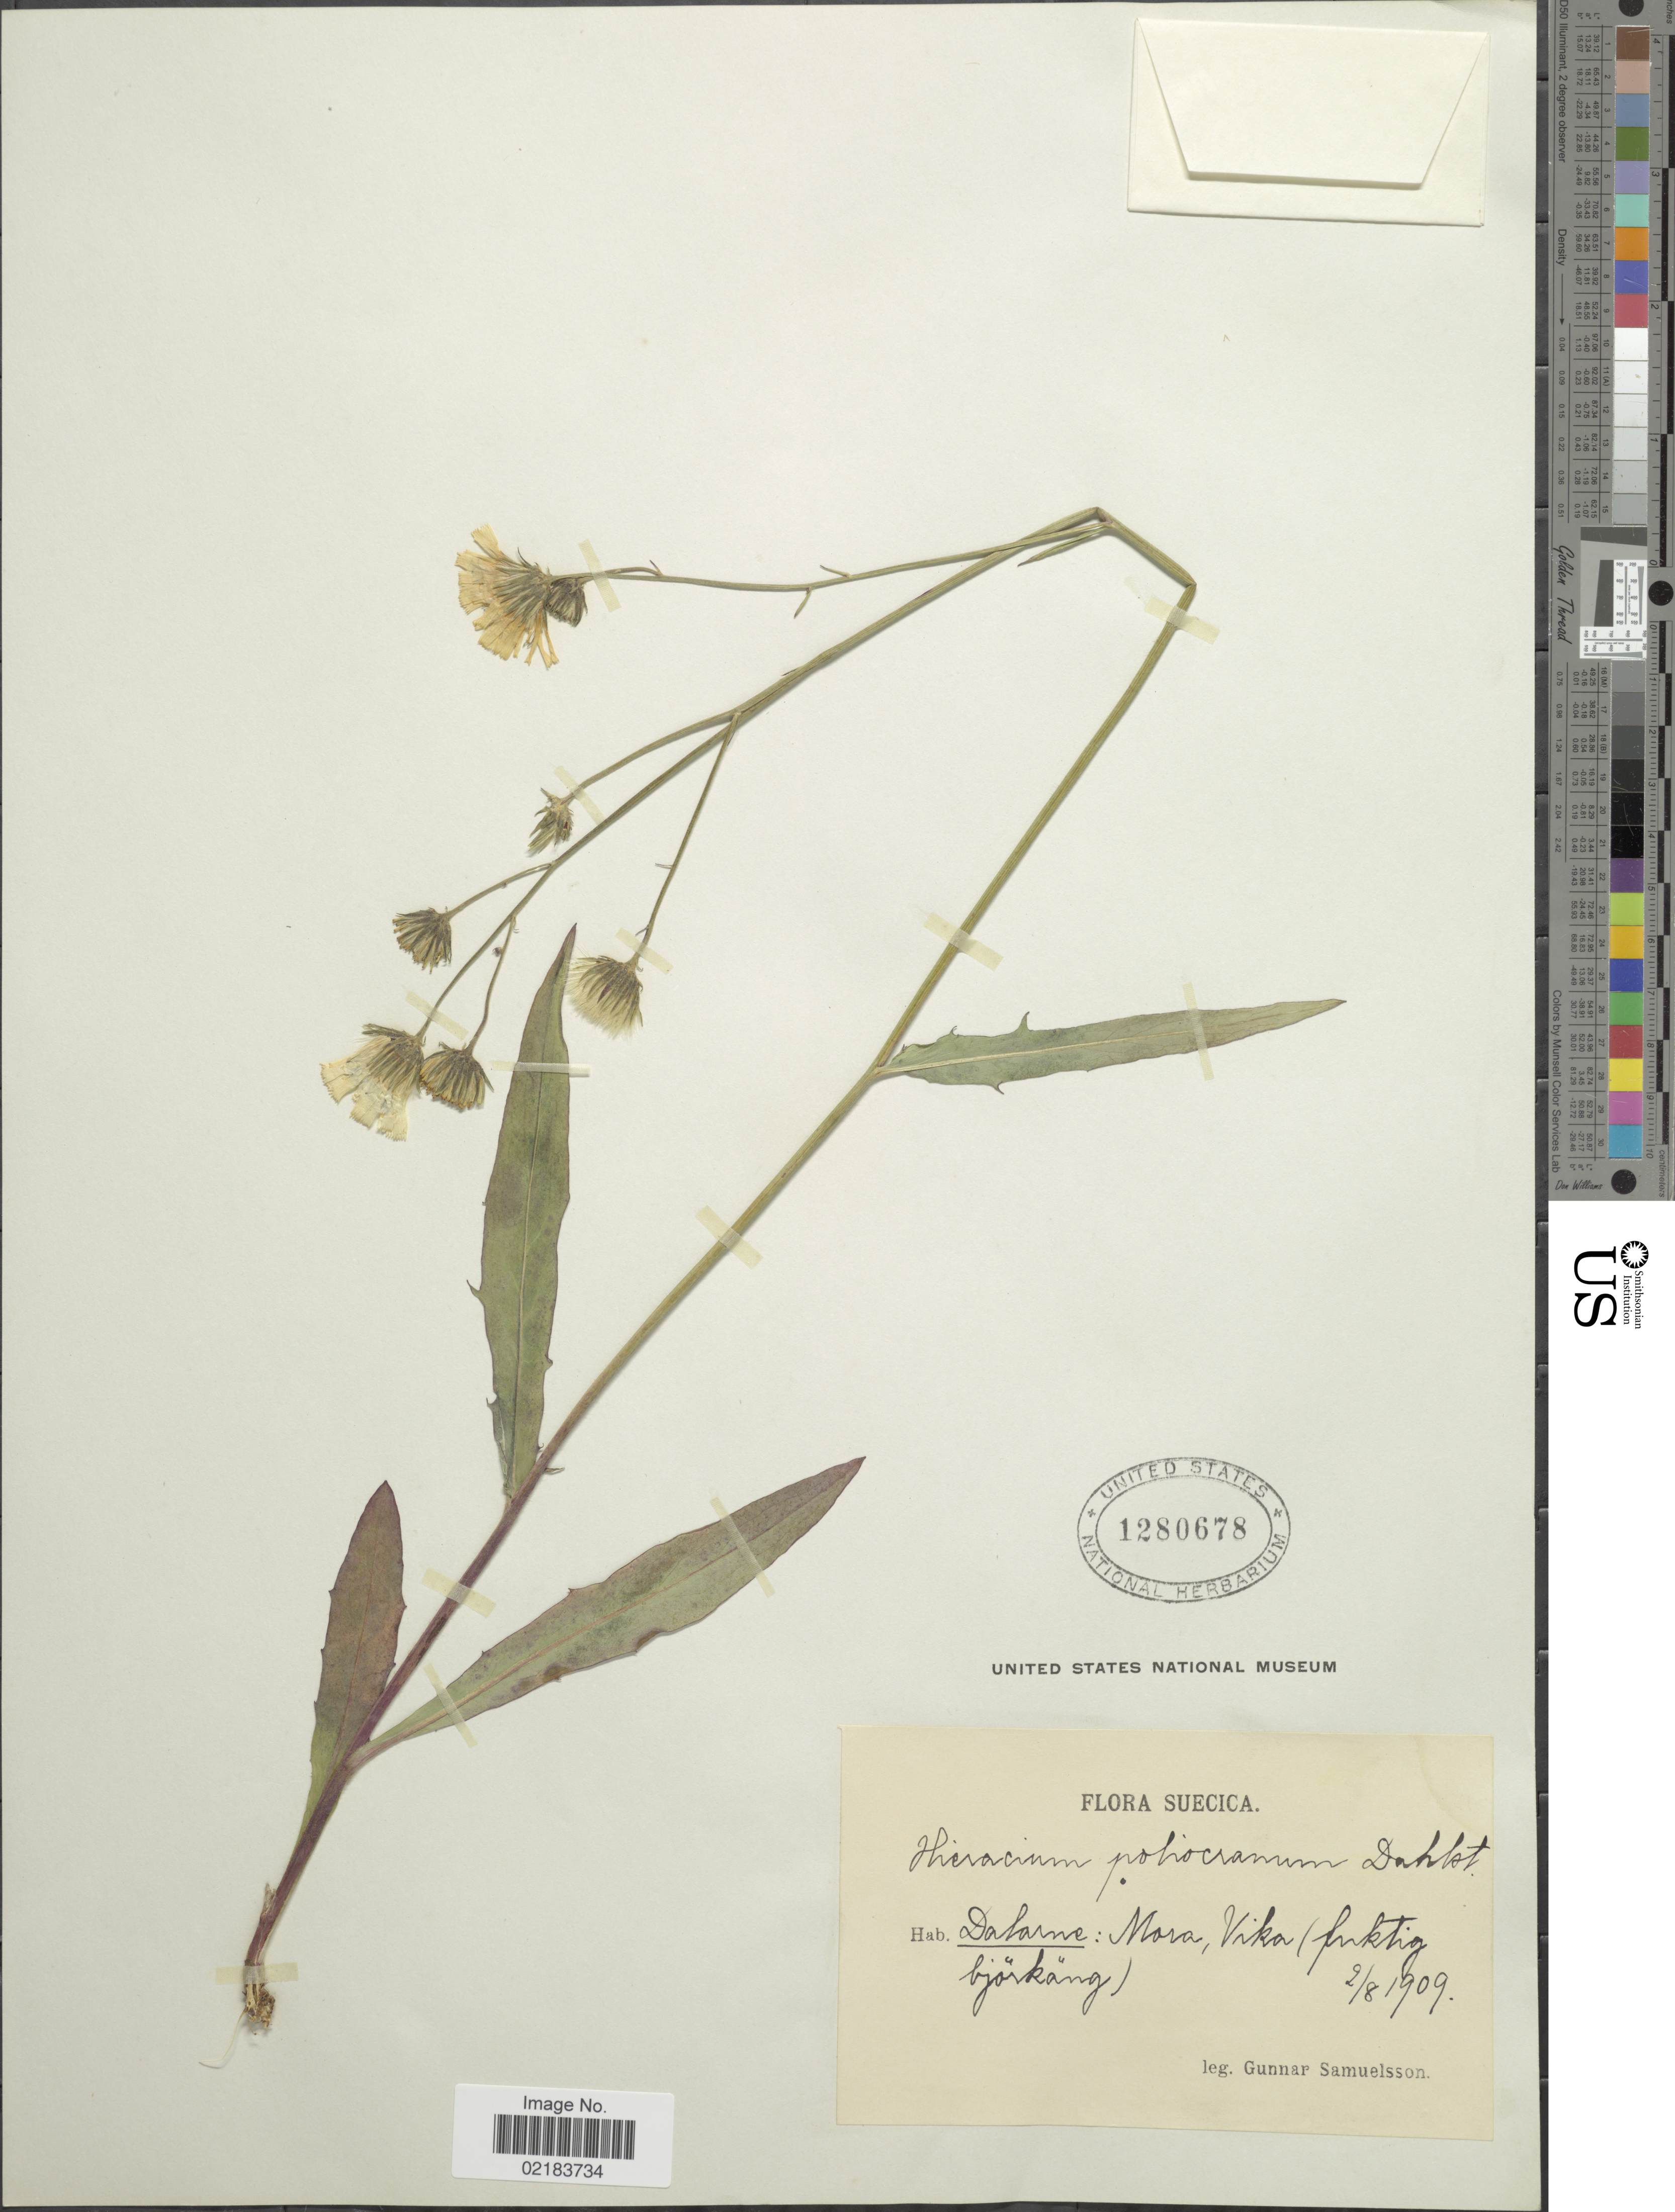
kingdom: Plantae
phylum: Tracheophyta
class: Magnoliopsida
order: Asterales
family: Asteraceae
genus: Hieracium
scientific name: Hieracium poliocranum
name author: Dahlst. ex Johanss.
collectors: G. Samuelsson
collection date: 1909-08-02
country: Sweden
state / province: Dalarna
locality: Suecica. Dalarne: Mora, Vika (fuktig björkäng)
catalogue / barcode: US 1280678